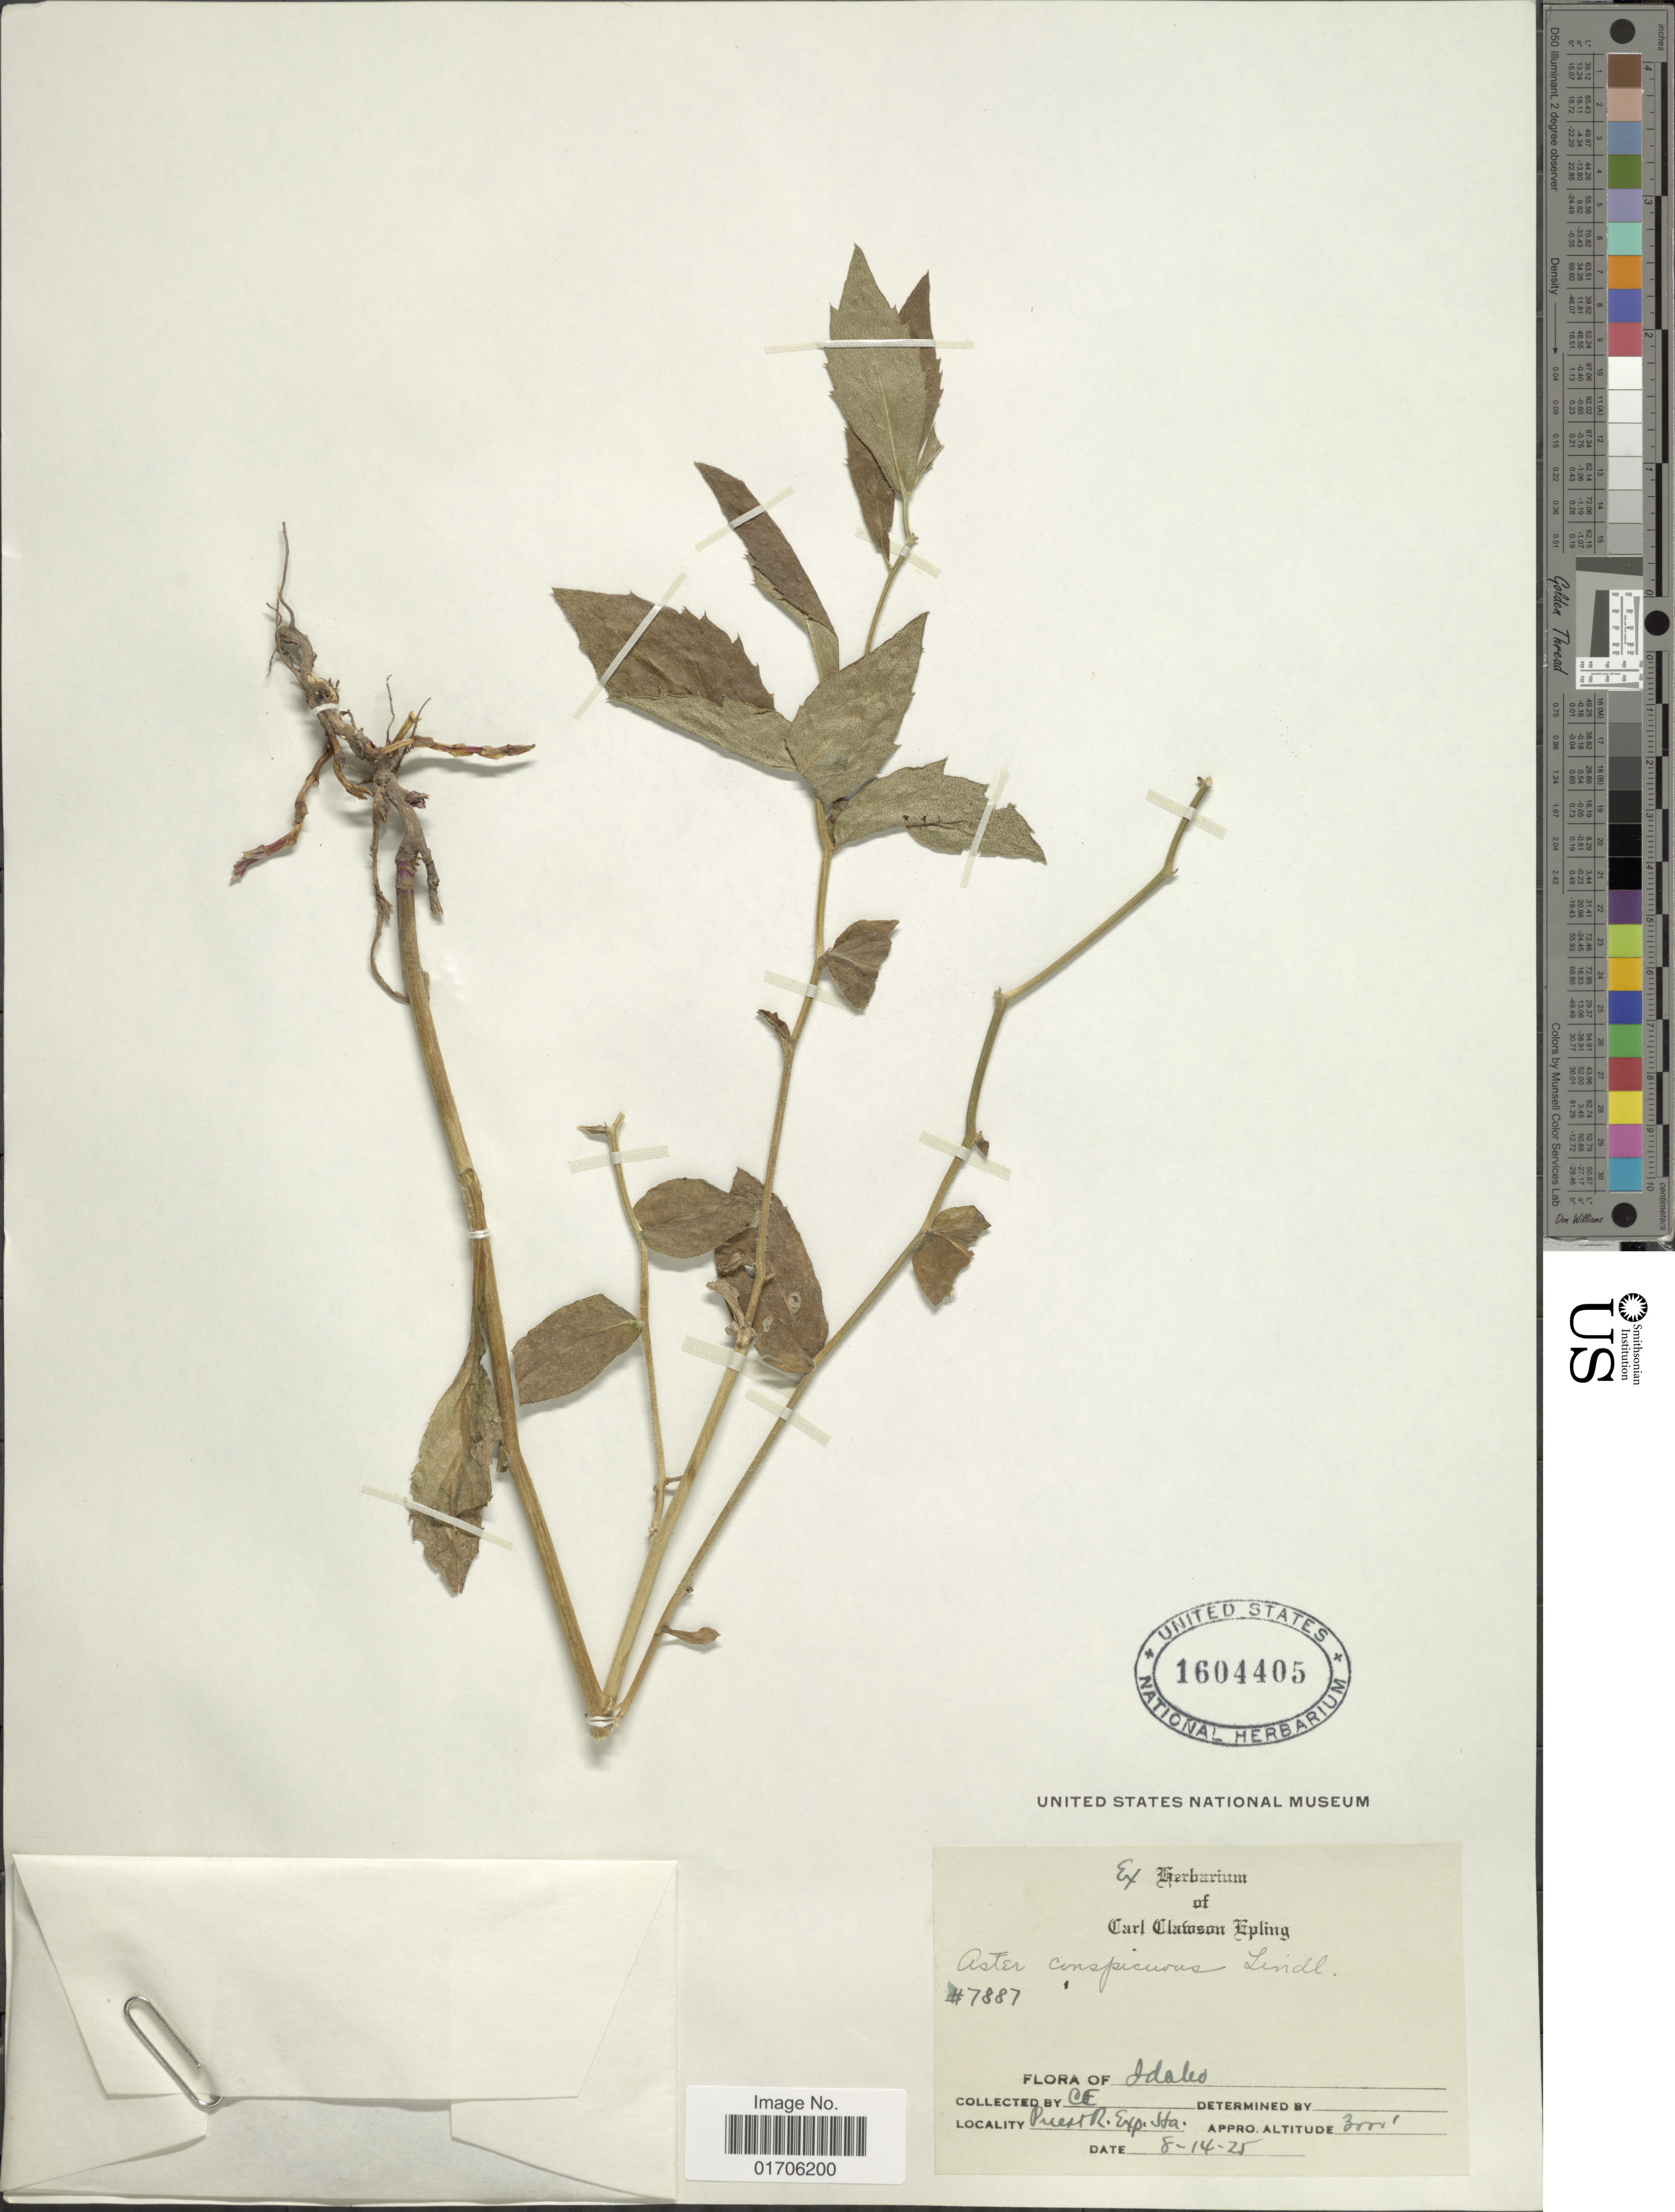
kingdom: Plantae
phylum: Tracheophyta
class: Magnoliopsida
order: Asterales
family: Asteraceae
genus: Eurybia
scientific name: Eurybia conspicua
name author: (Lindl.) G.L. Nesom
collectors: C. C. Epling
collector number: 7887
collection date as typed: Transcribed d/m/y: 14/8/25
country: United States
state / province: Idaho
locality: Idaho. Puest R. Exp. Sta.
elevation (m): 914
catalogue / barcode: US 1604405